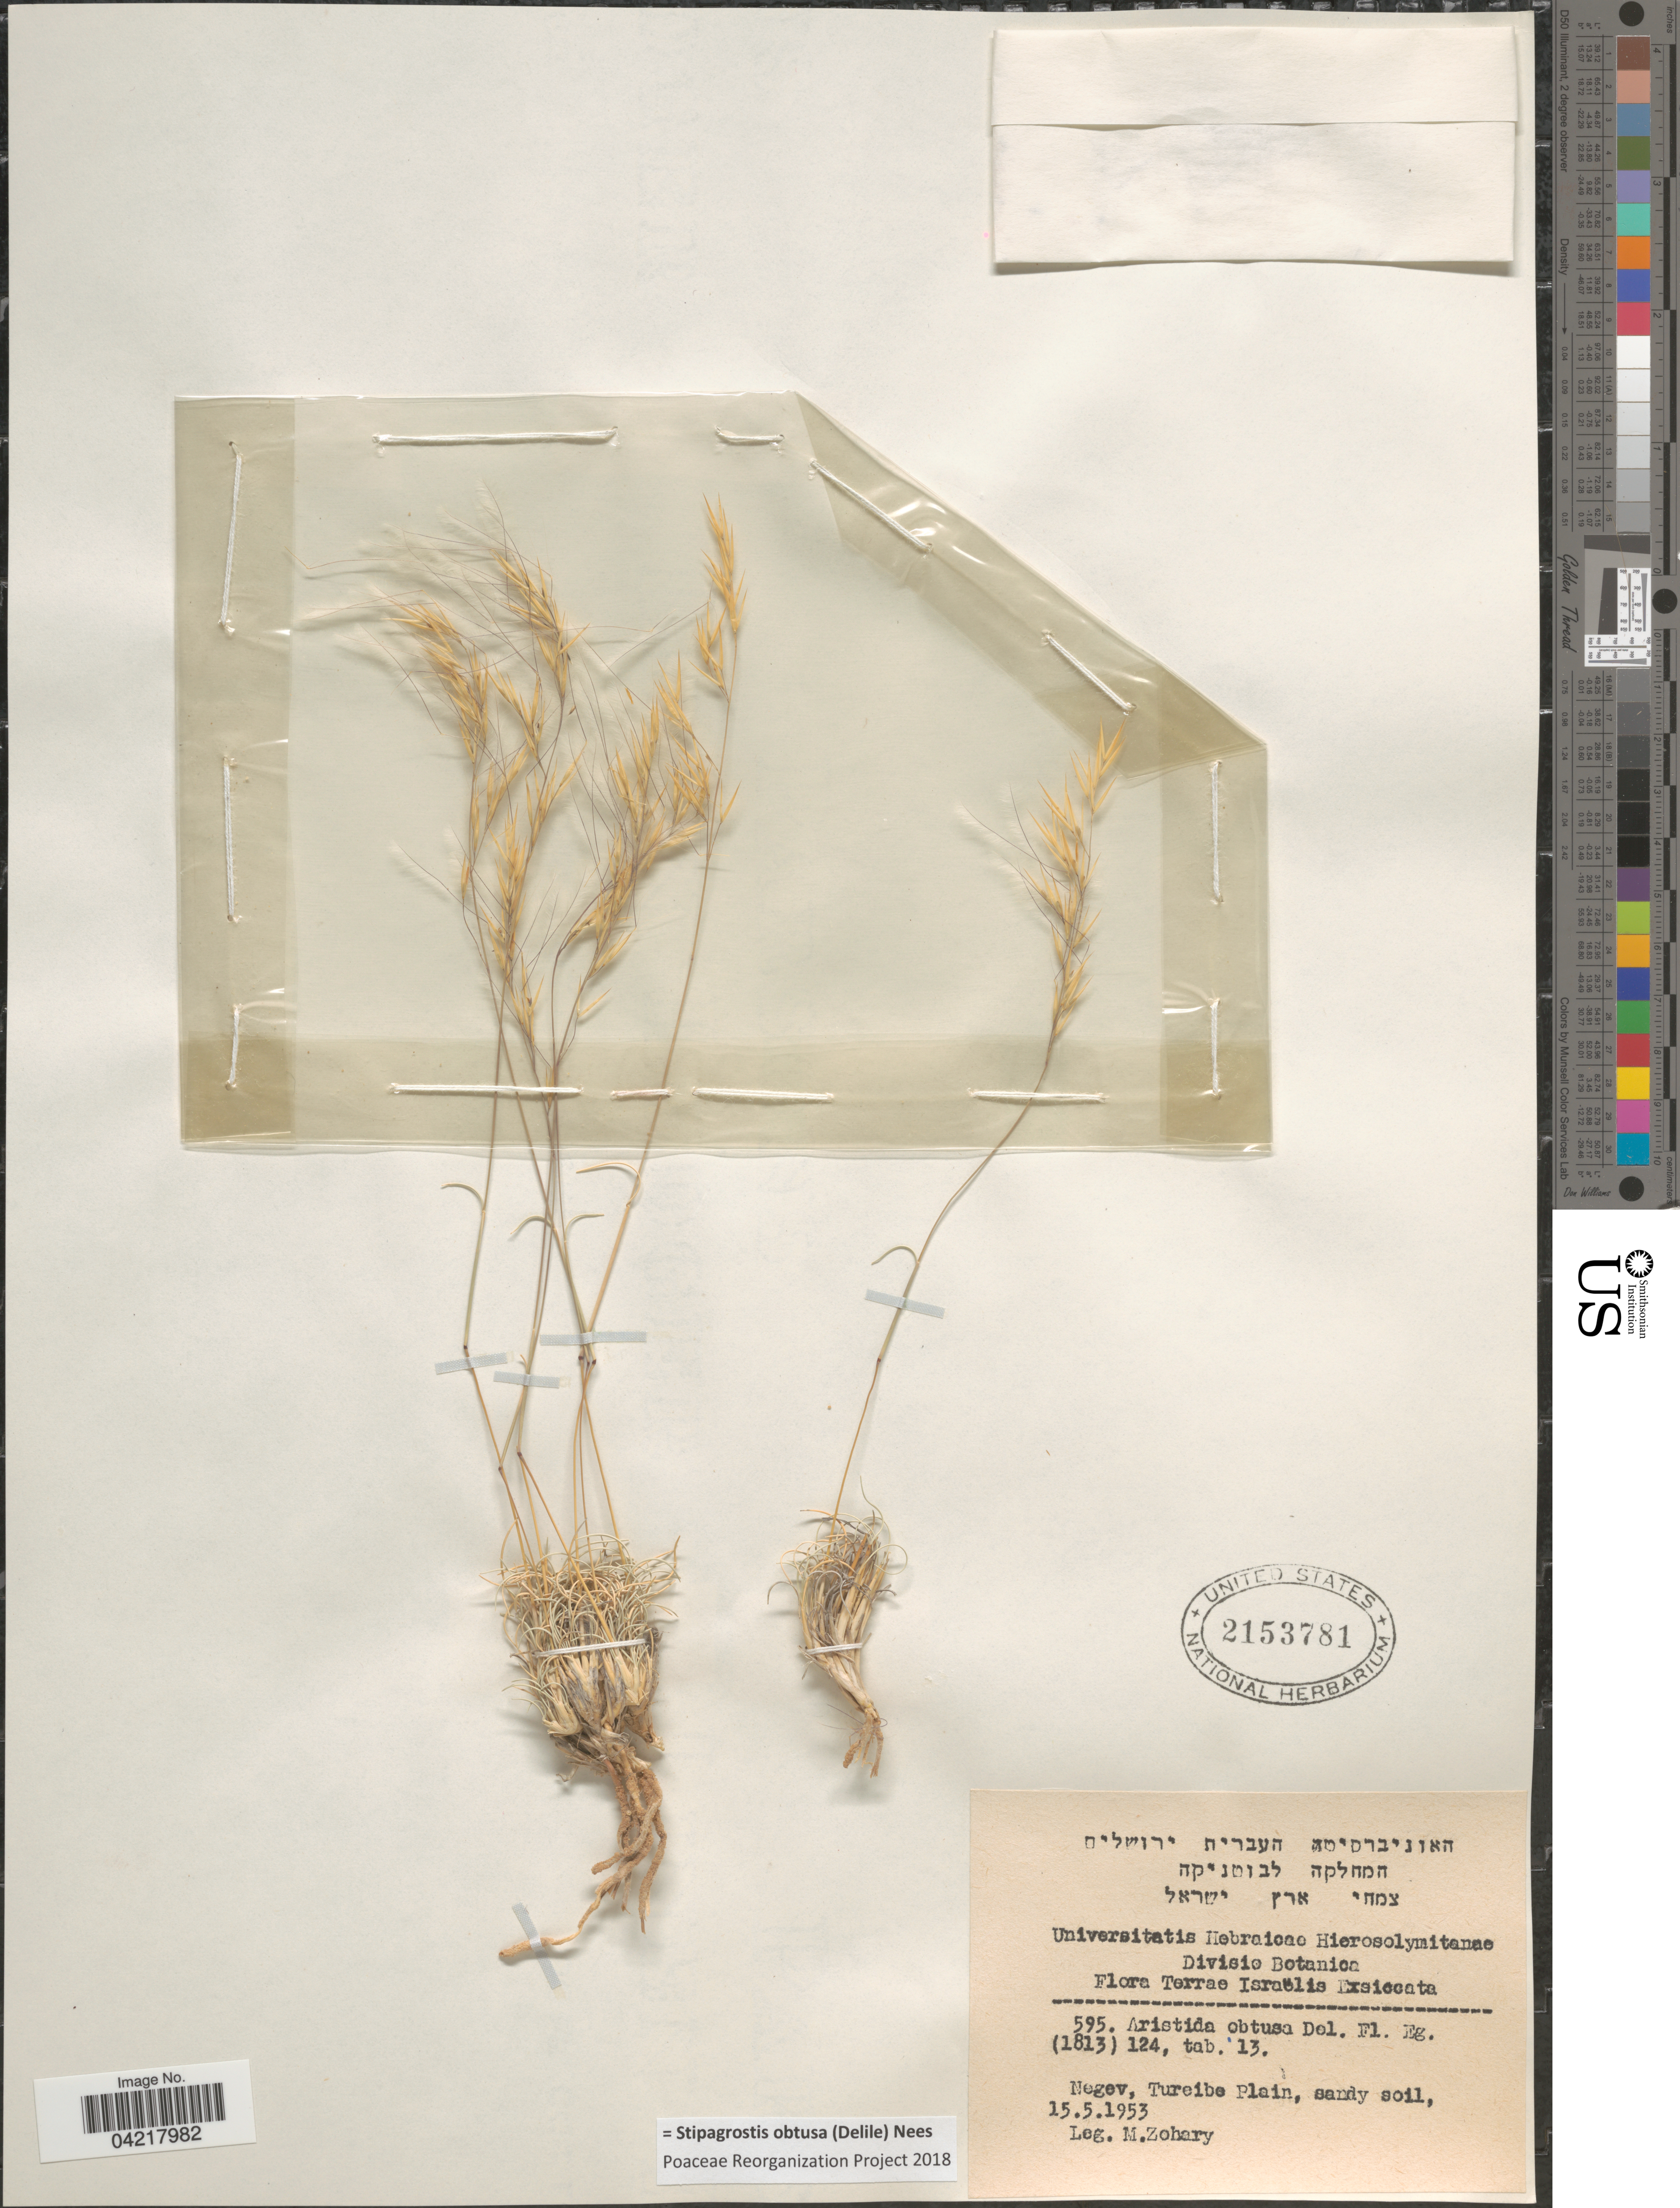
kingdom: Plantae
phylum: Tracheophyta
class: Liliopsida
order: Poales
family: Poaceae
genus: Stipagrostis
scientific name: Stipagrostis obtusa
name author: (Delile) Nees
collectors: M. Zohary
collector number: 595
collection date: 1953-05-15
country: Israel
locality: Terrae Israëlis. Negev, Tureibe Plain.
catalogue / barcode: US 2153781